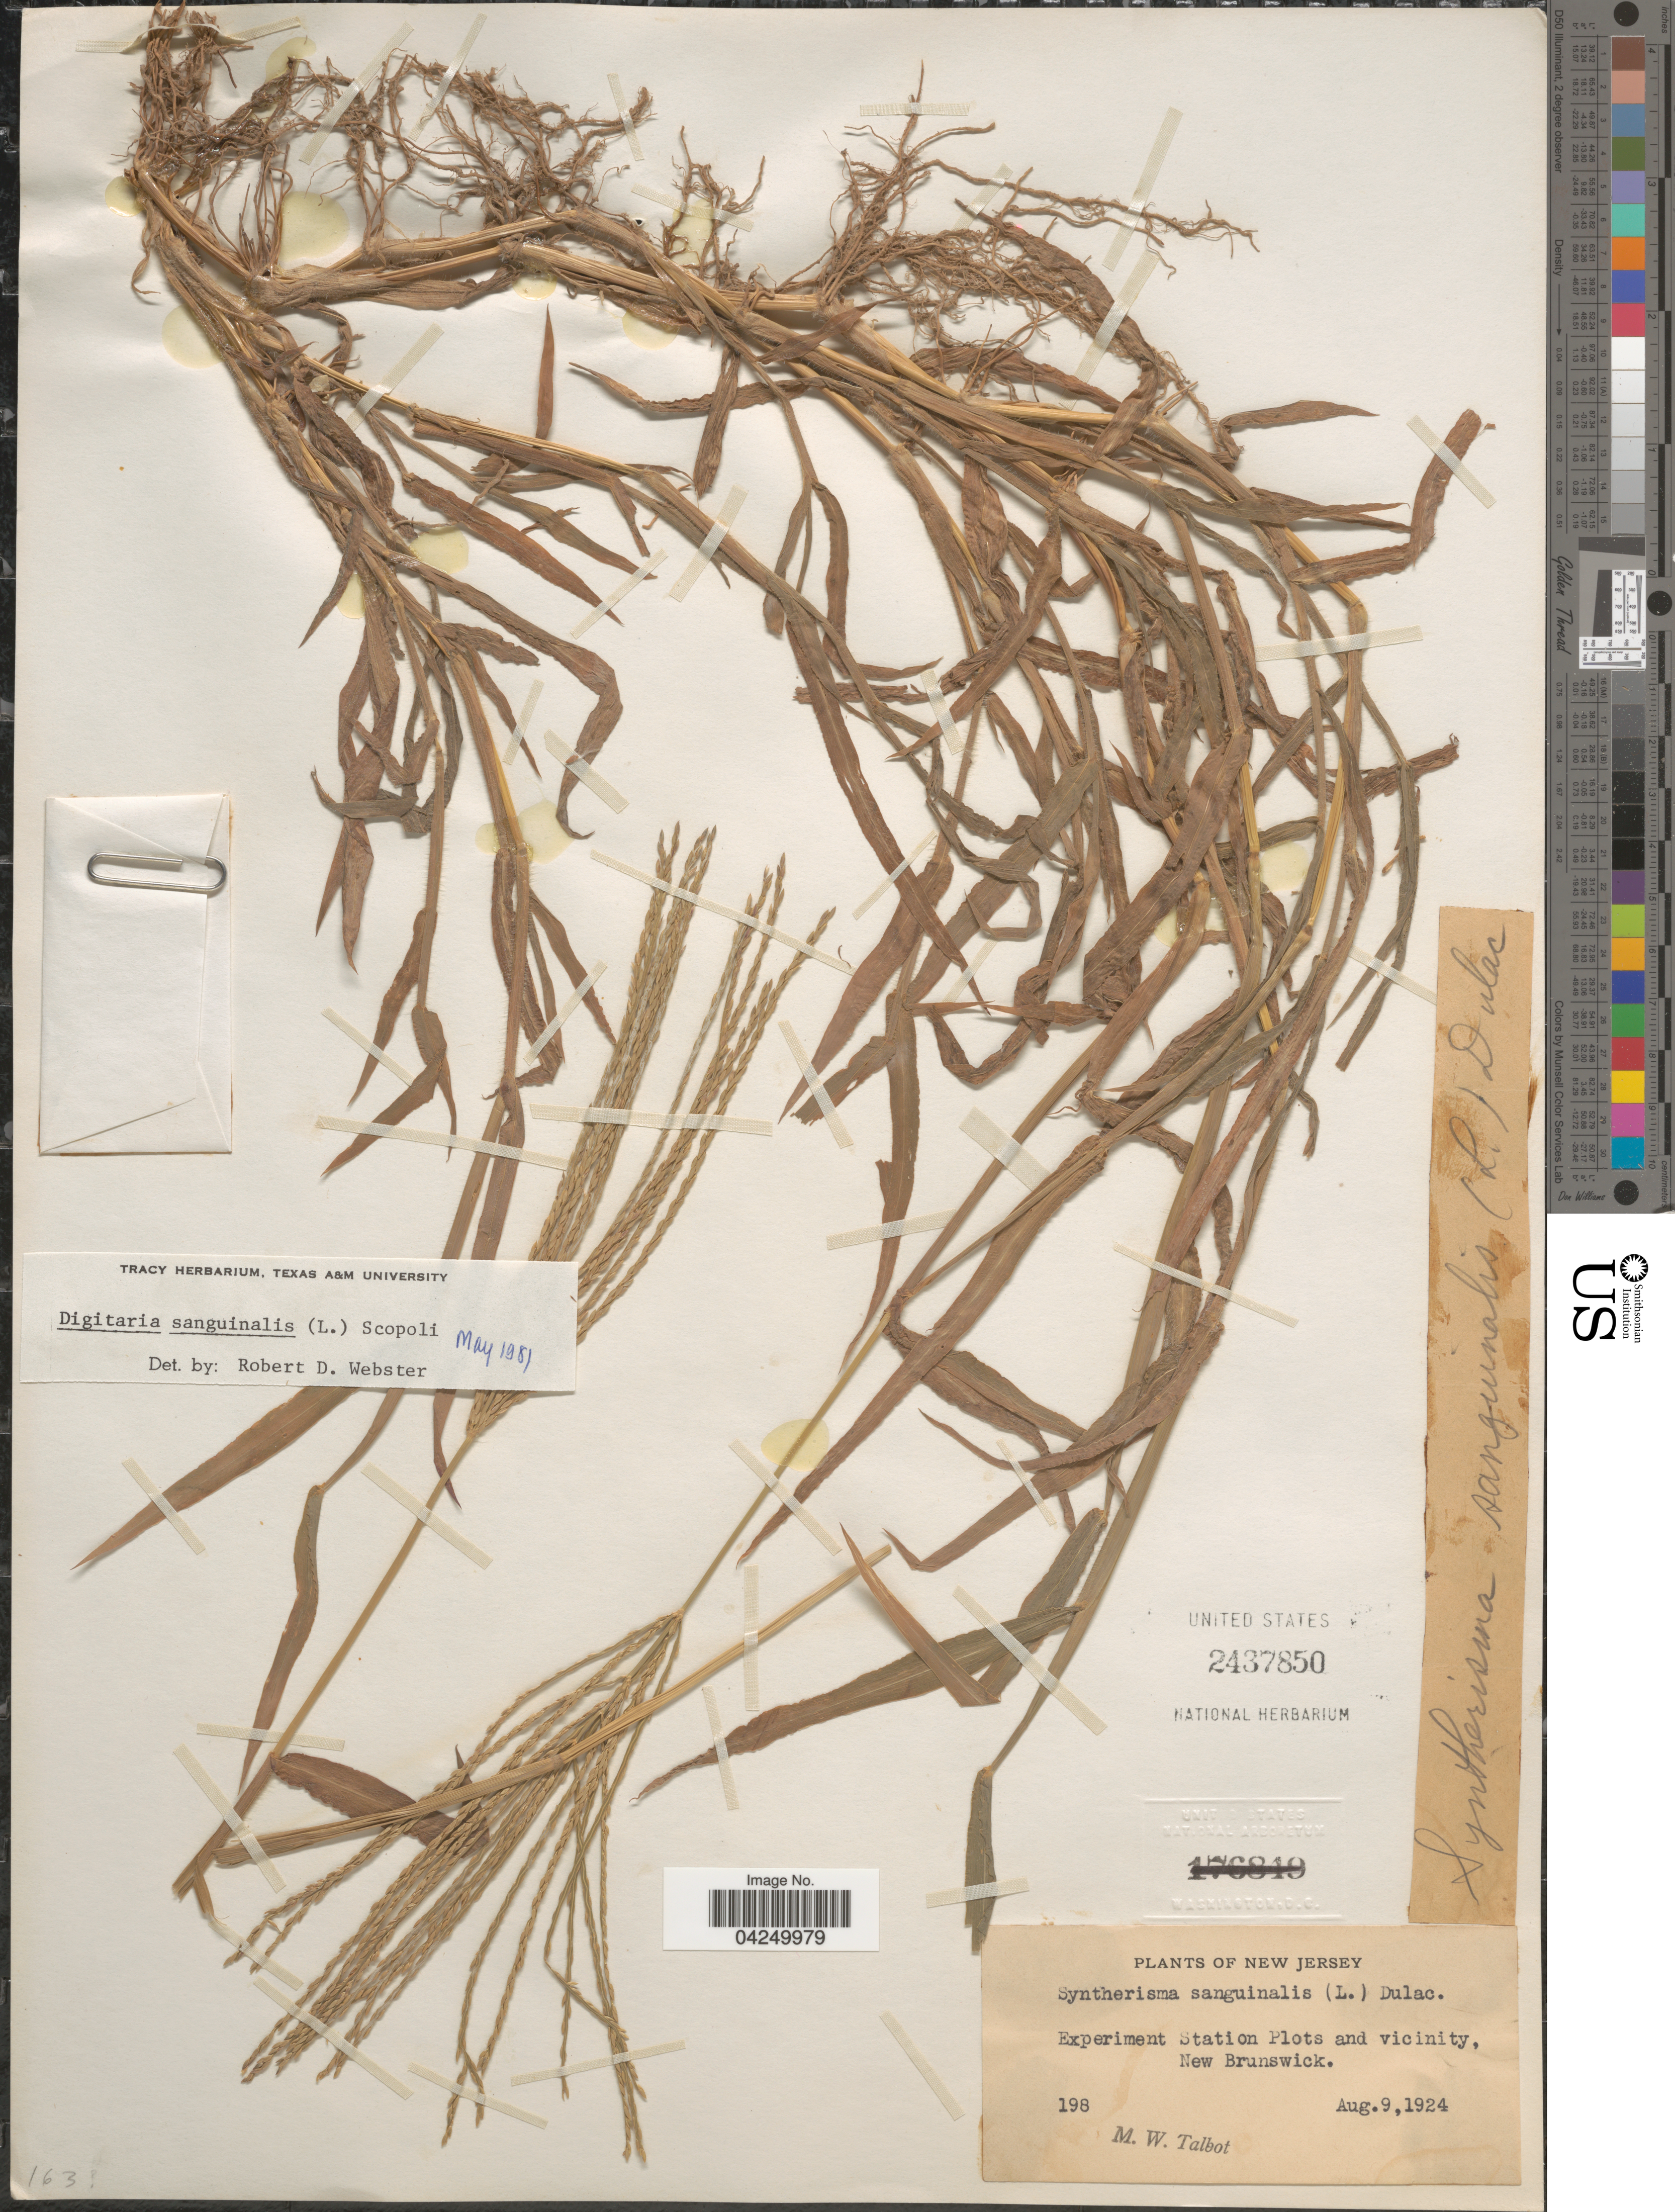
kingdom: Plantae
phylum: Tracheophyta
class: Liliopsida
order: Poales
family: Poaceae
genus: Digitaria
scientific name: Digitaria sanguinalis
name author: (L.) Scop.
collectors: M. Talbot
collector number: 198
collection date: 1924-08-09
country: United States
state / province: New Jersey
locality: Experiment Station Plots and vicinity, New Brunswick.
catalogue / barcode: US 2437850